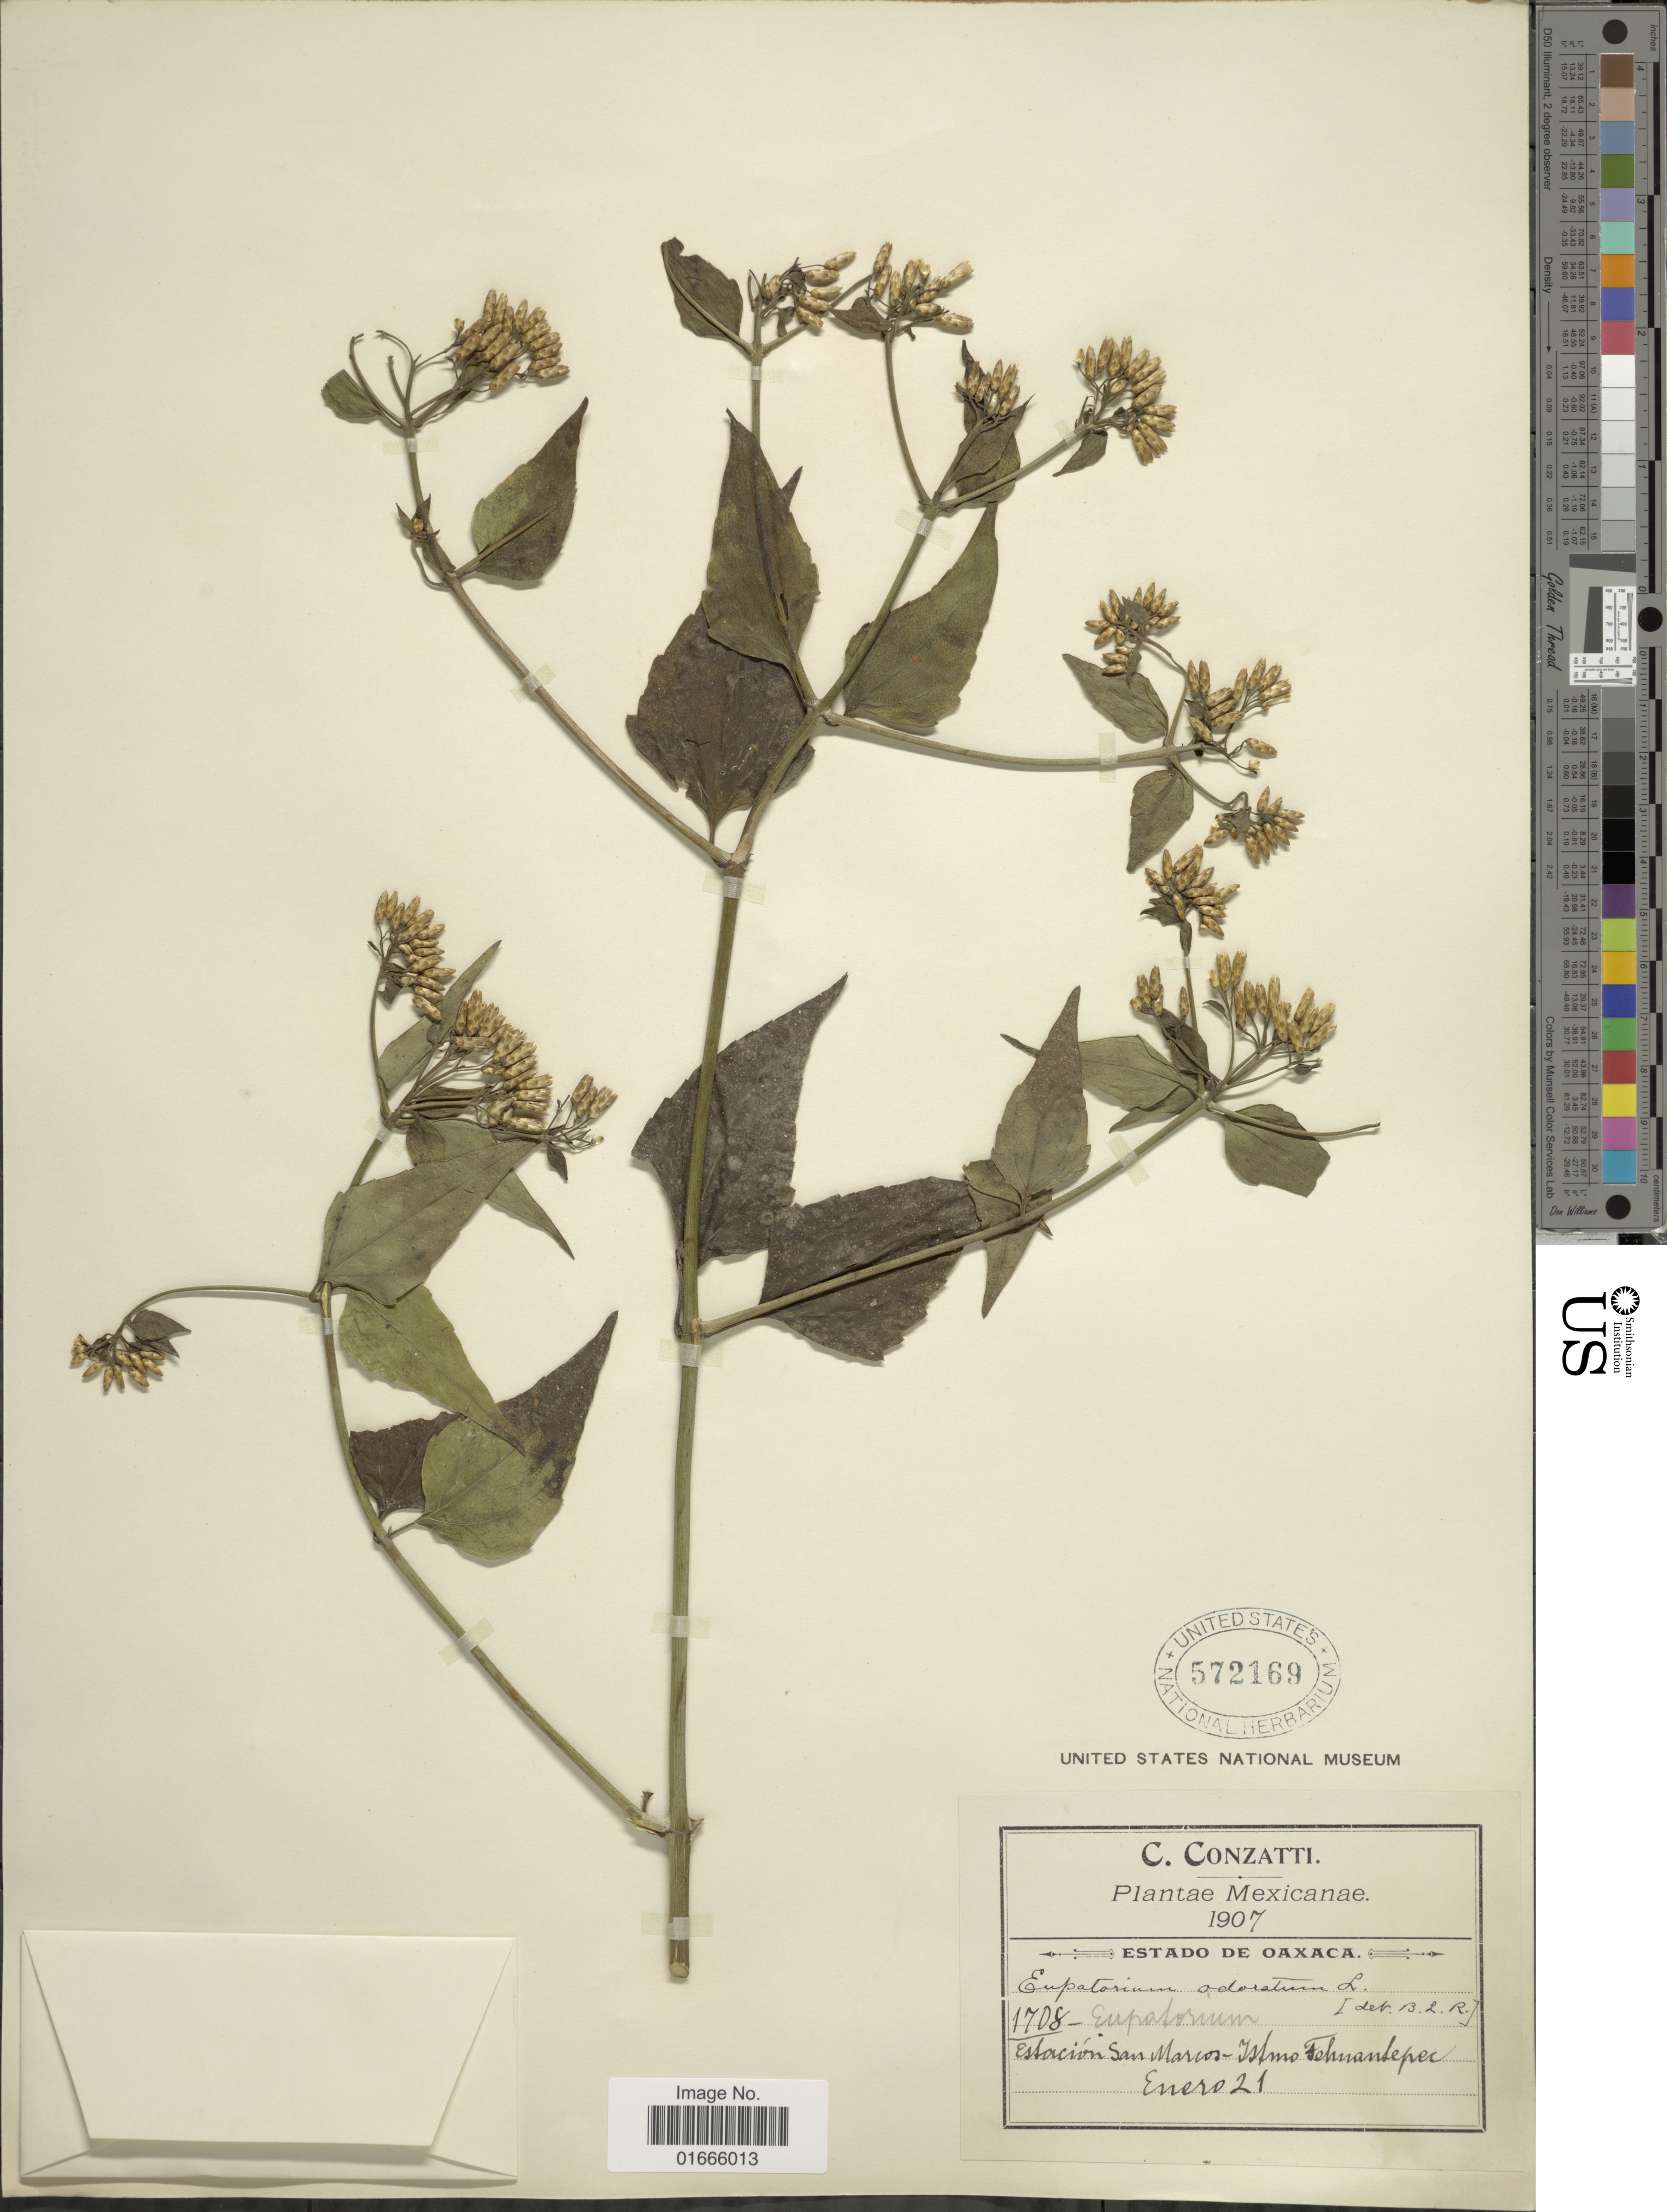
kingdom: Plantae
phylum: Tracheophyta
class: Magnoliopsida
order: Asterales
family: Asteraceae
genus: Chromolaena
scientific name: Chromolaena odorata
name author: (L.) R.M. King & H. Rob.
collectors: C. Conzatti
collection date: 1907-01-21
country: Mexico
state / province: Oaxaca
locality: Estacion San Marcos- Istmo Tehuantepec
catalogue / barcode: US 572169